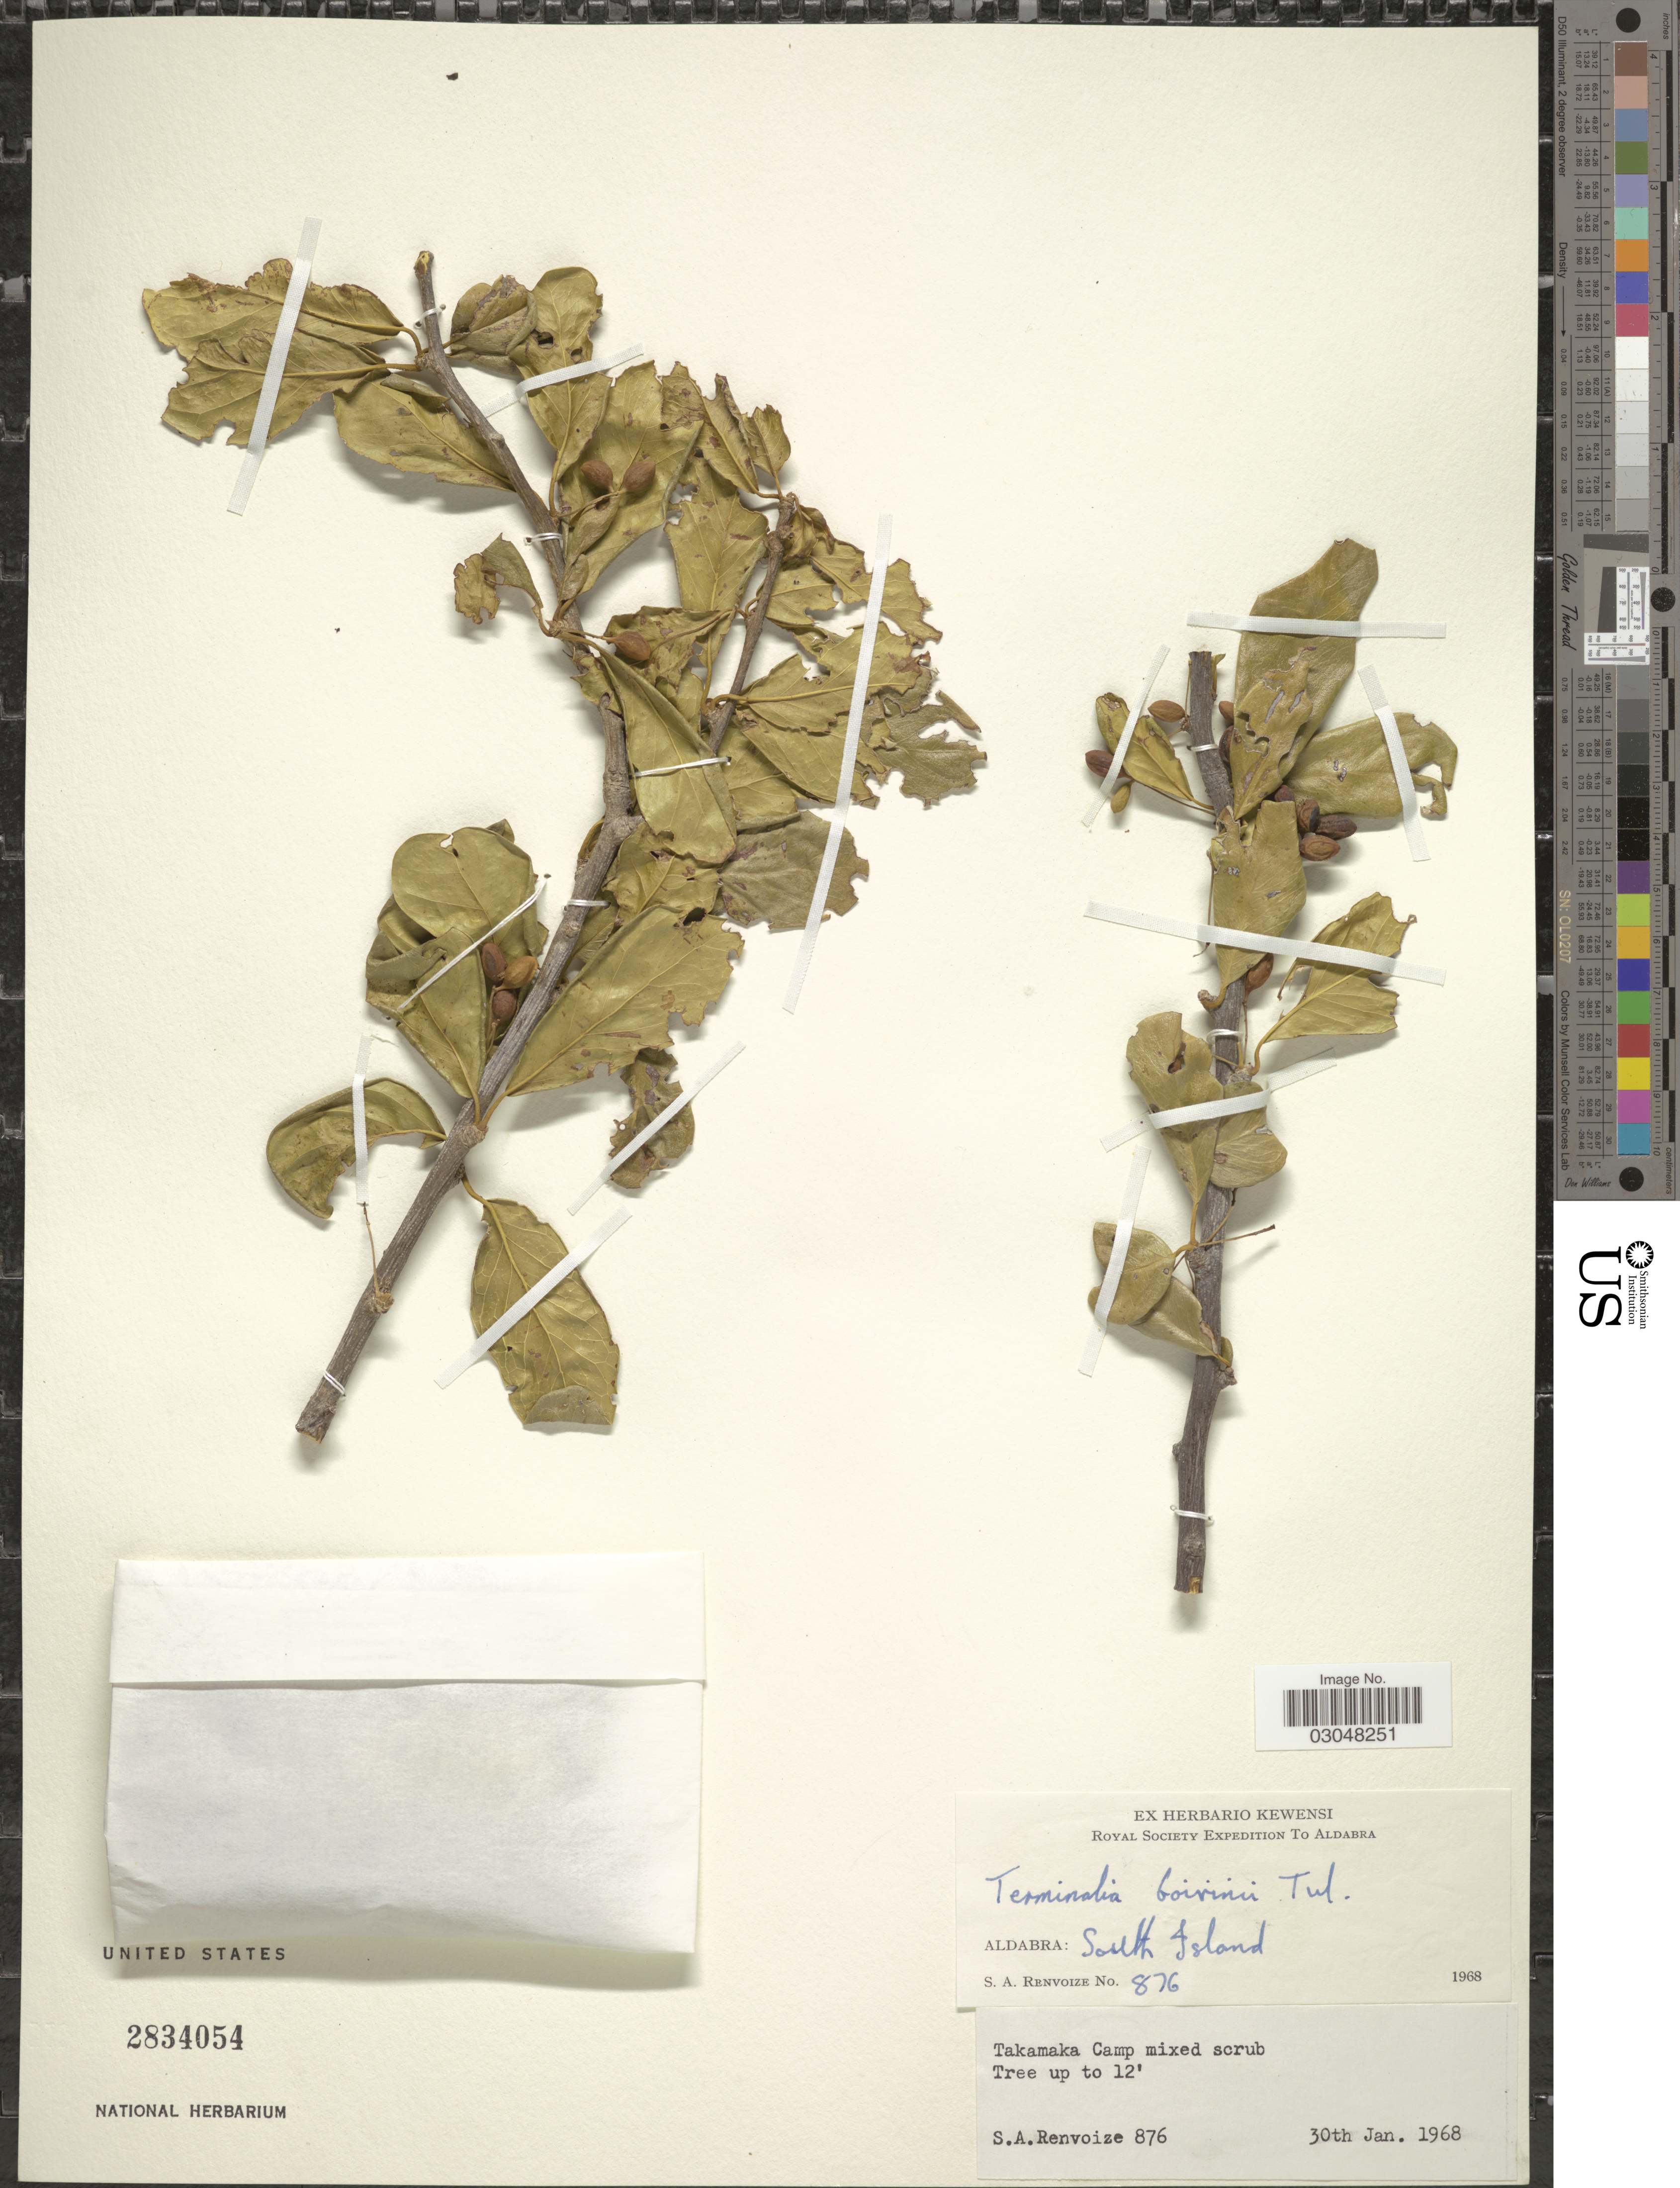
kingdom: Plantae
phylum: Tracheophyta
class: Magnoliopsida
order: Myrtales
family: Combretaceae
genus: Terminalia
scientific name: Terminalia boivinii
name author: Tul.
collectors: S. A. Renvoize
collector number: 876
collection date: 1968-01-30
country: Seychelles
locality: Aldabra: South Island. Takamaka Camp.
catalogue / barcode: US 2834054